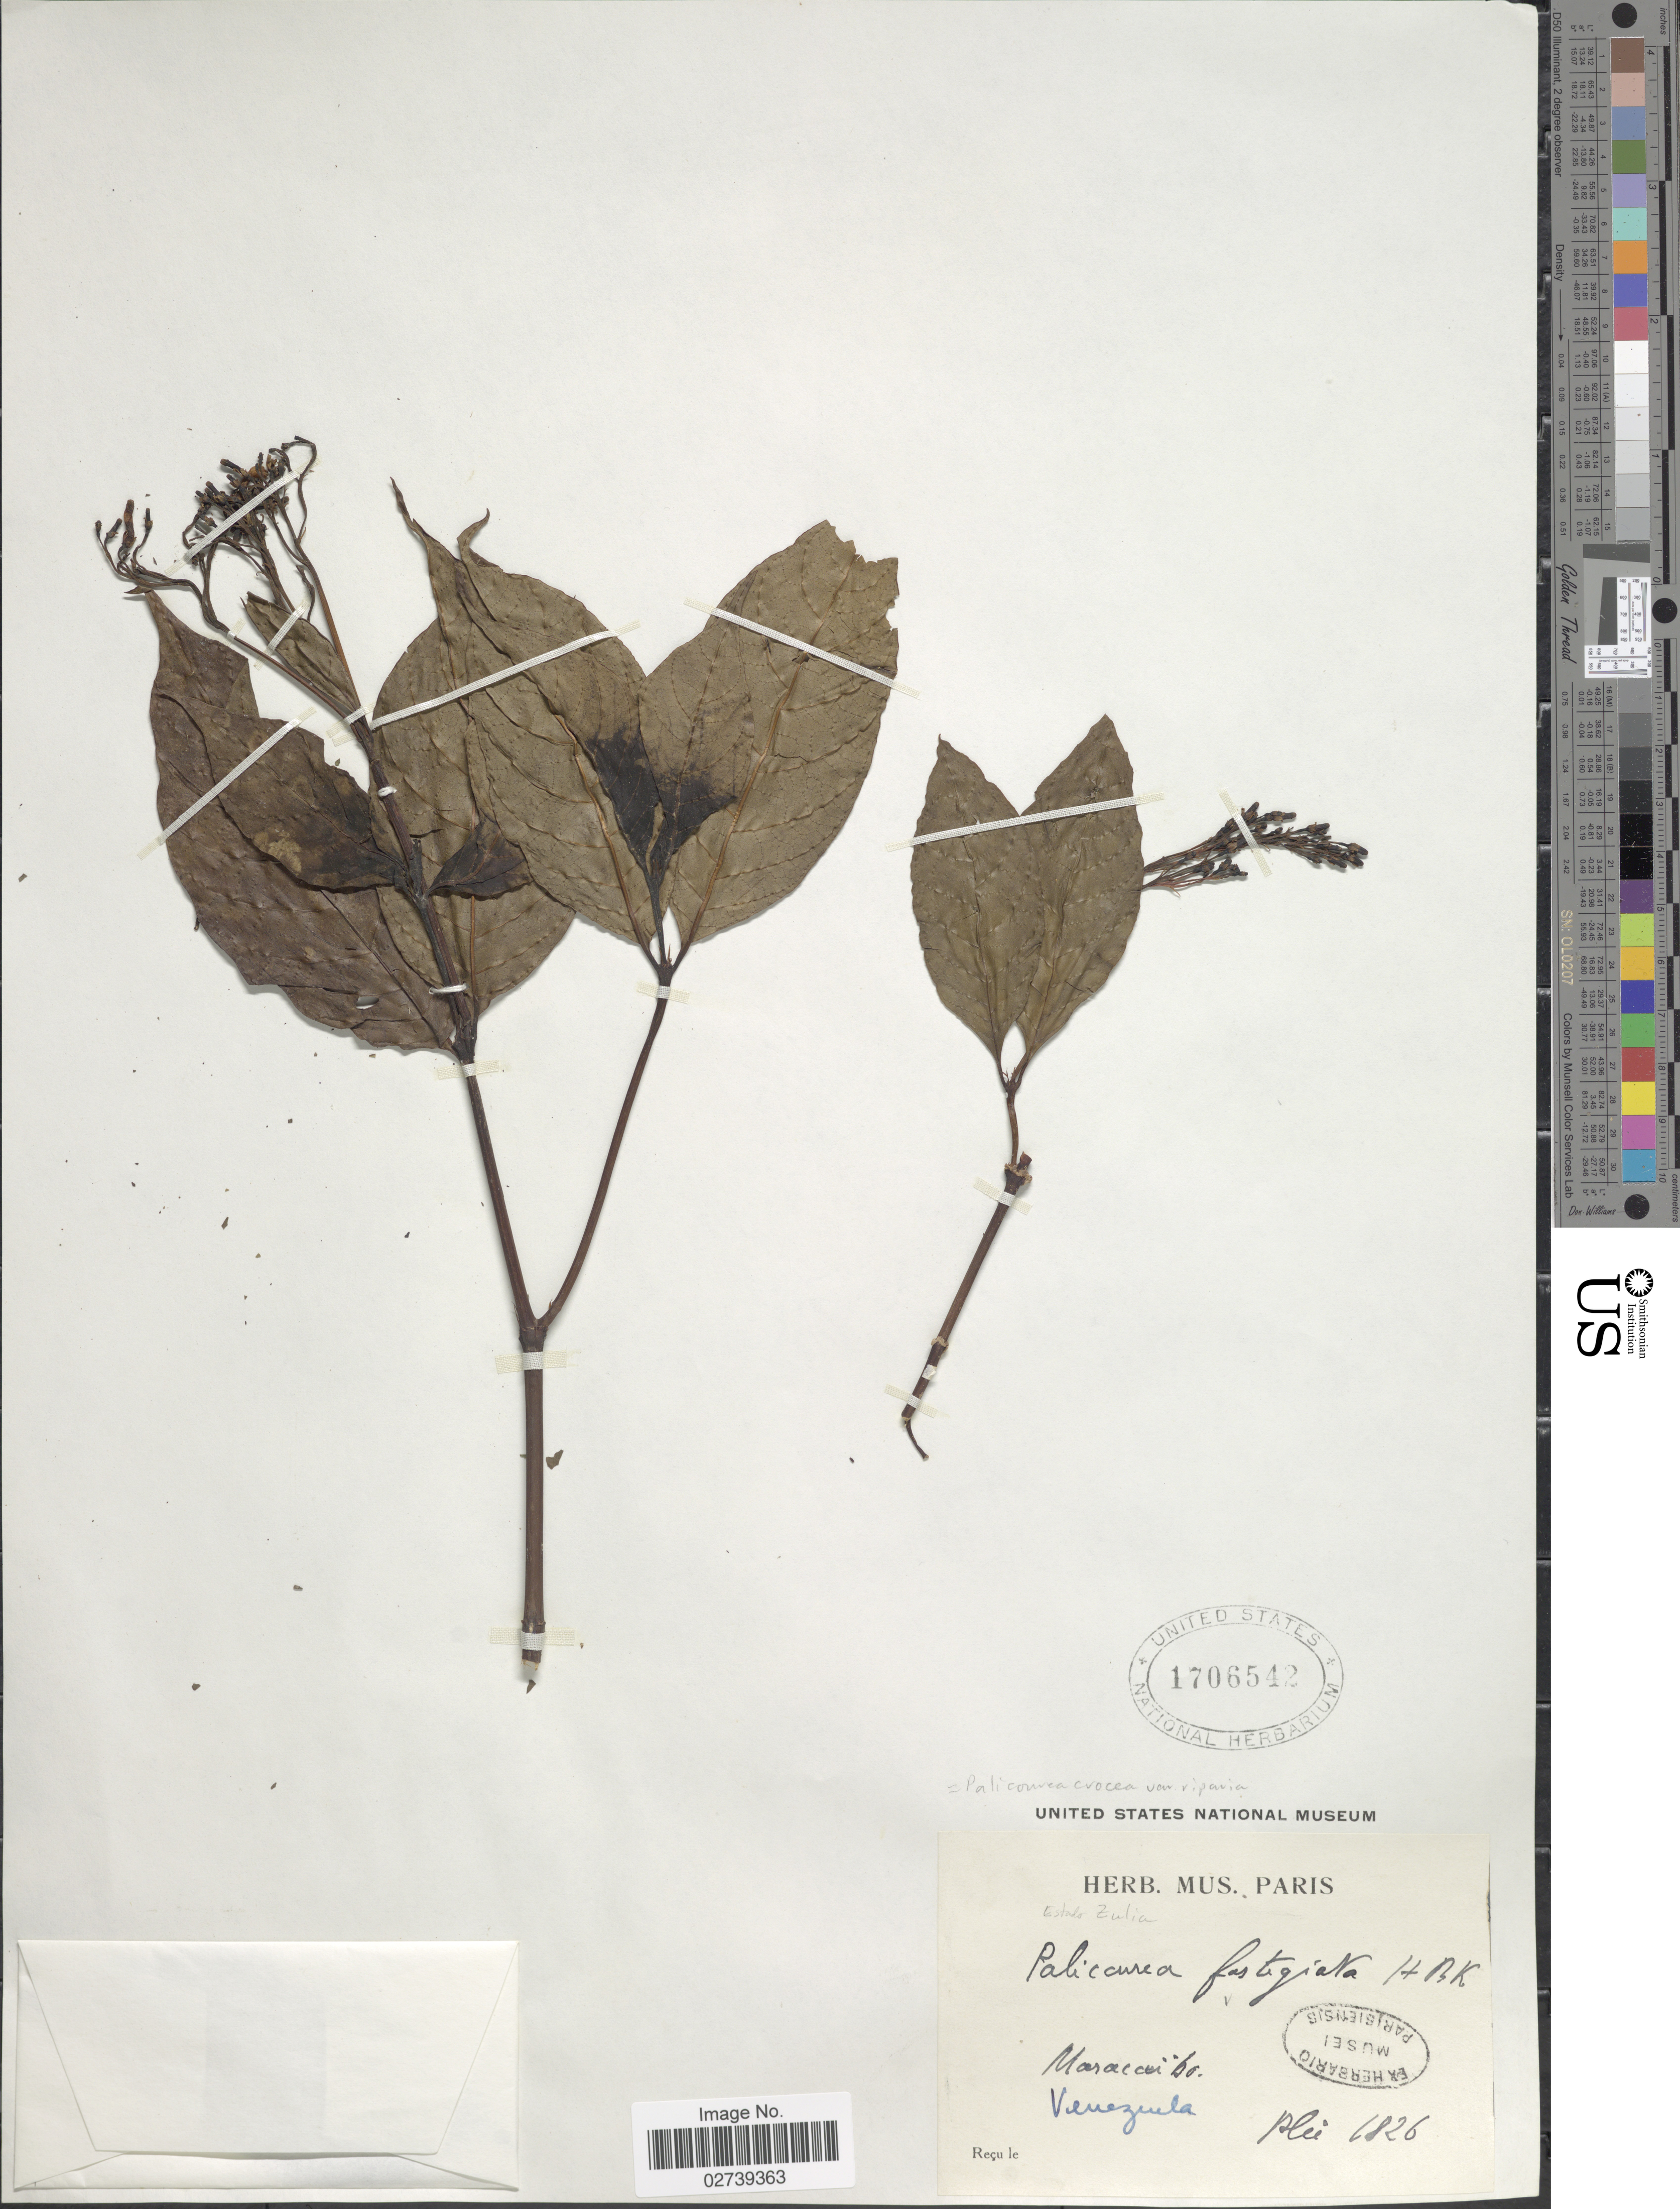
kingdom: Plantae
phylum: Tracheophyta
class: Magnoliopsida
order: Gentianales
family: Rubiaceae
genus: Palicourea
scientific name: Palicourea crocea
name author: (Sw.) Schult.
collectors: ex herb. Mus. Paris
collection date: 1826-05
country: Venezuela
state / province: Zulia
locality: Maracaibo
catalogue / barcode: US 1706542